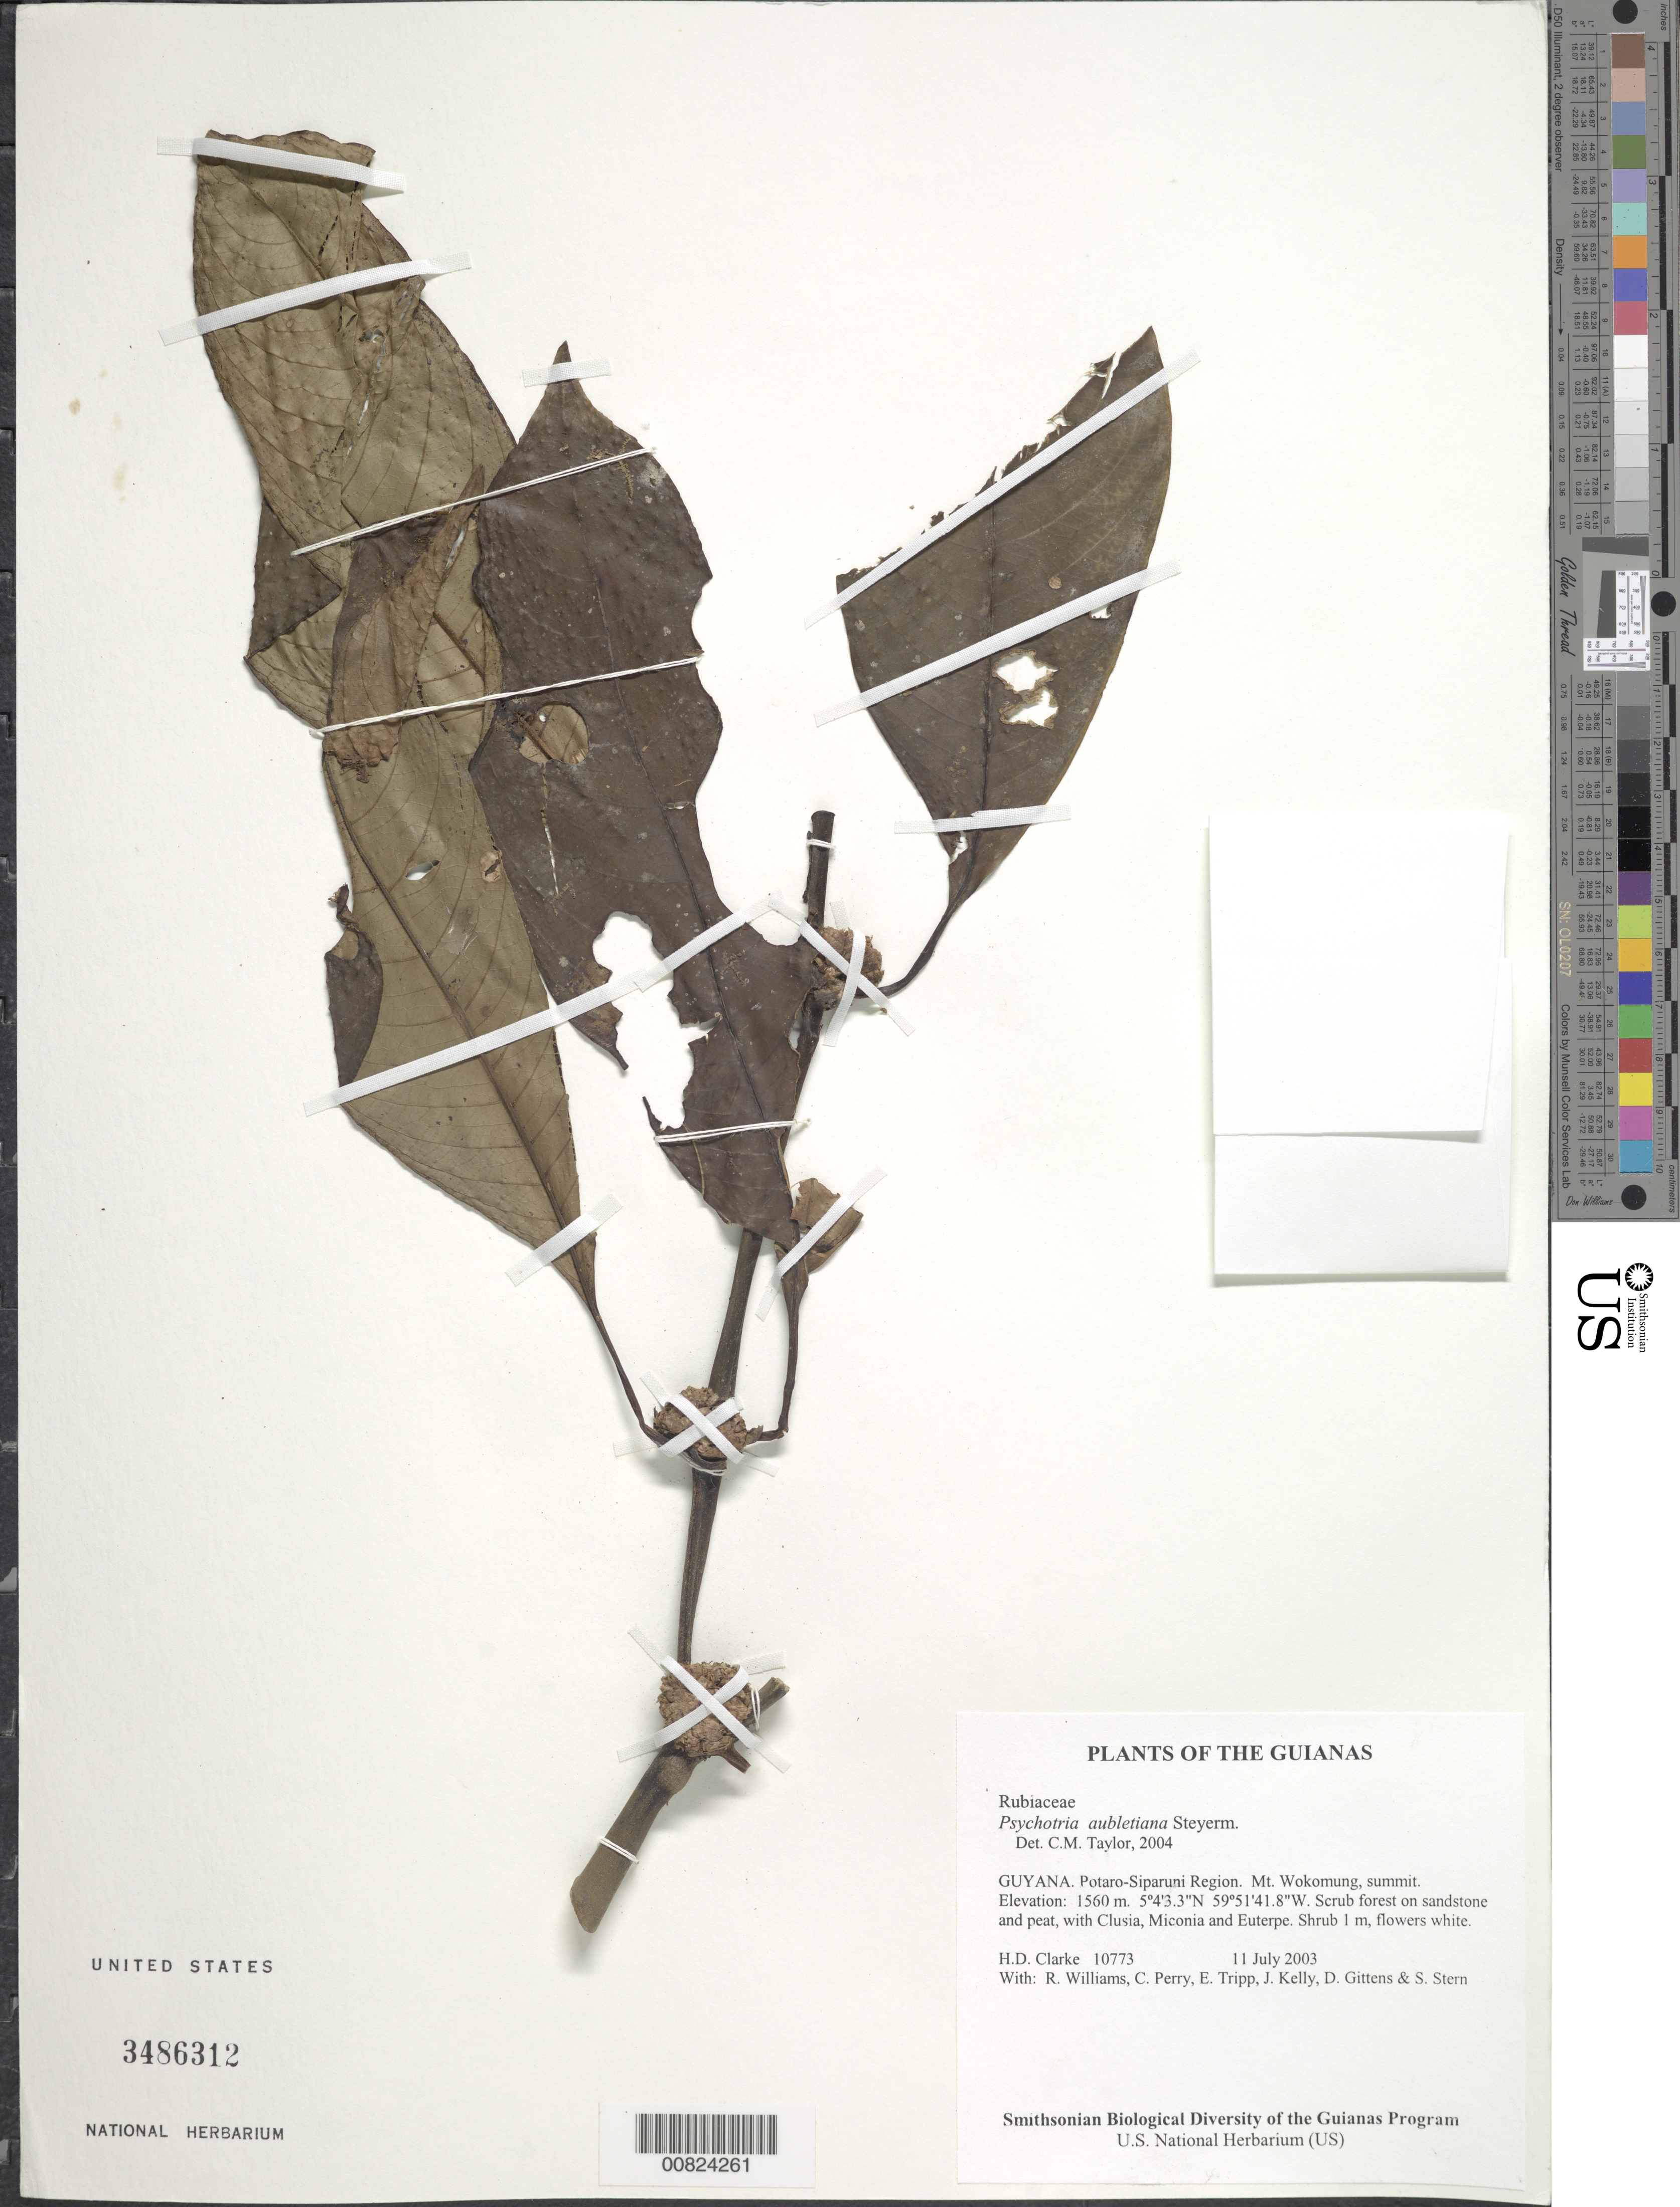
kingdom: Plantae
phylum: Tracheophyta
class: Magnoliopsida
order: Gentianales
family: Rubiaceae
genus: Palicourea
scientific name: Palicourea axillaris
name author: (Sw.) Borhidi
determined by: Kirkbride, J. H., Jr.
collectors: H. D. Clarke, R. Williams, C. Perry, E. Tripp, J. Kelly, D. Gittens & S. R. Stern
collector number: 10773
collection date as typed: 11 July 2003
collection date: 2003-07-11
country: Guyana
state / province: Potaro-Siparuni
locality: Mt. Wokomung, summit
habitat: Scrub forest on sandstone and peat, with Clusia, Miconia and Euterpe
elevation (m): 1560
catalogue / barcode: US 3486312